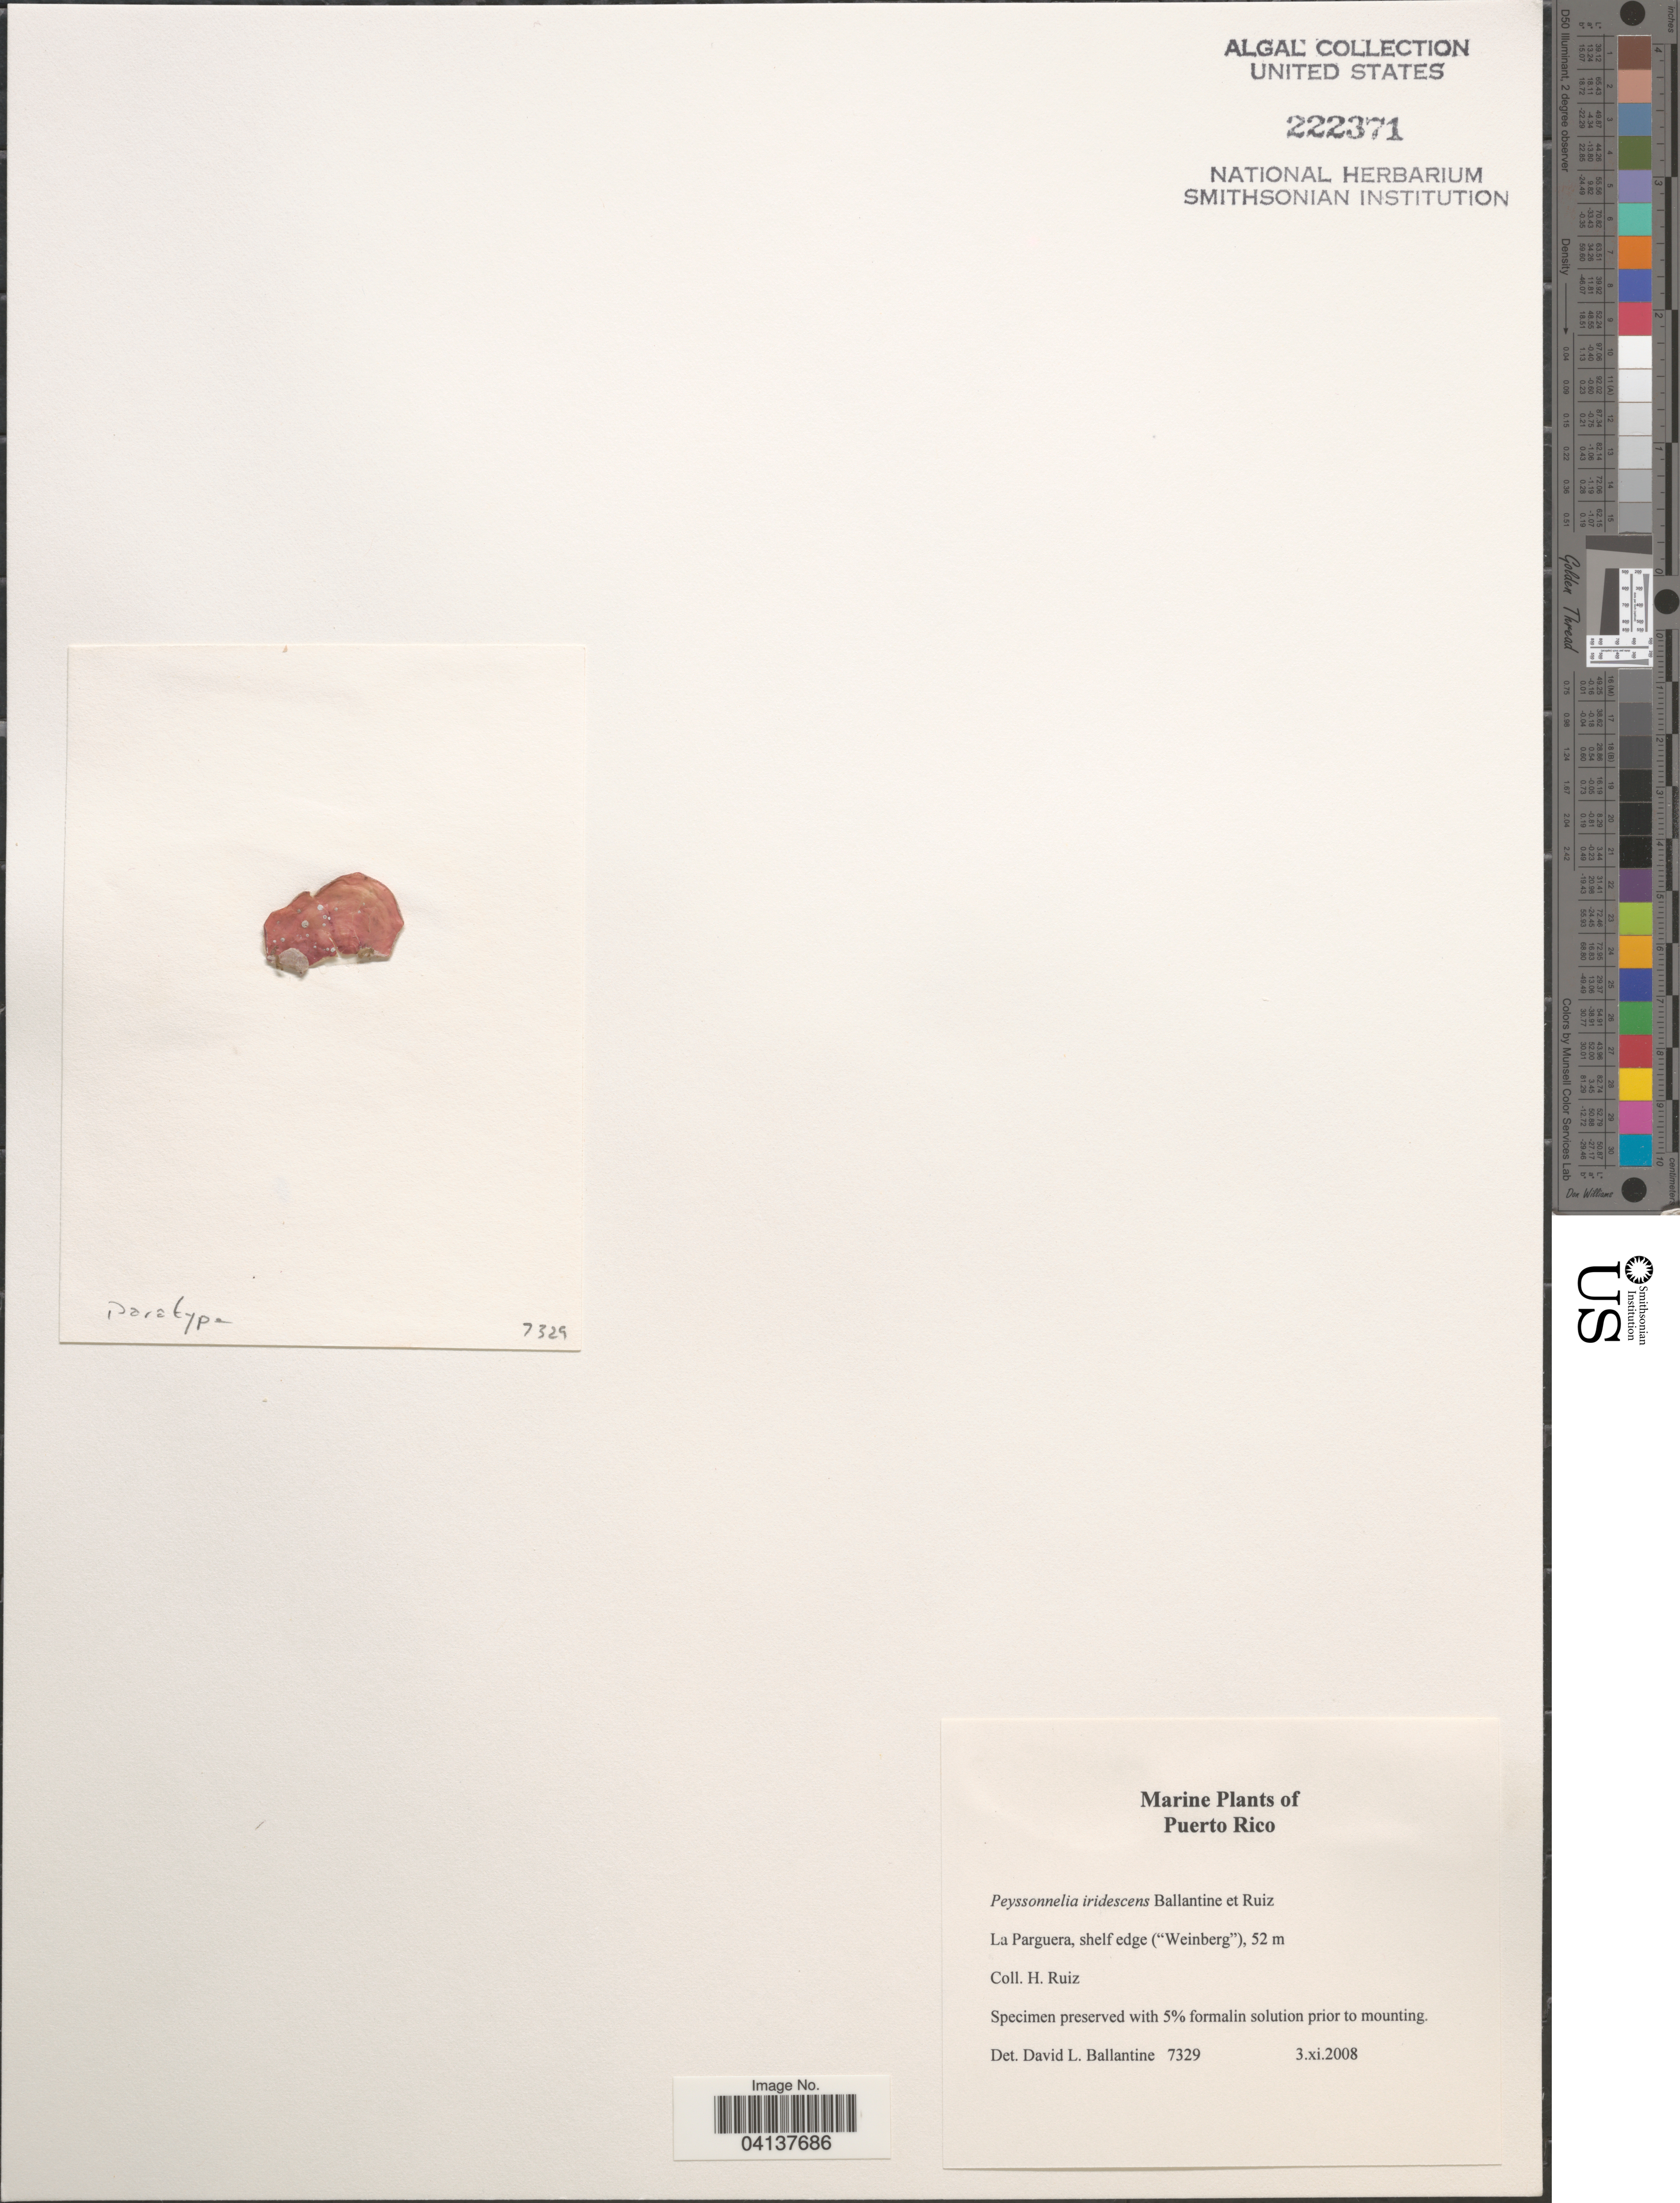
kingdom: Plantae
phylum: Rhodophyta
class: Florideophyceae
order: Peyssonneliales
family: Peyssonneliaceae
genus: Peyssonnelia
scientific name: Peyssonnelia iridescens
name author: D.L. Ballant. & H.Ruiz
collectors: H. Ruiz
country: Puerto Rico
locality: La Parguera, shelf edge ("Weinberg").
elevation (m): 52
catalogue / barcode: US 222371